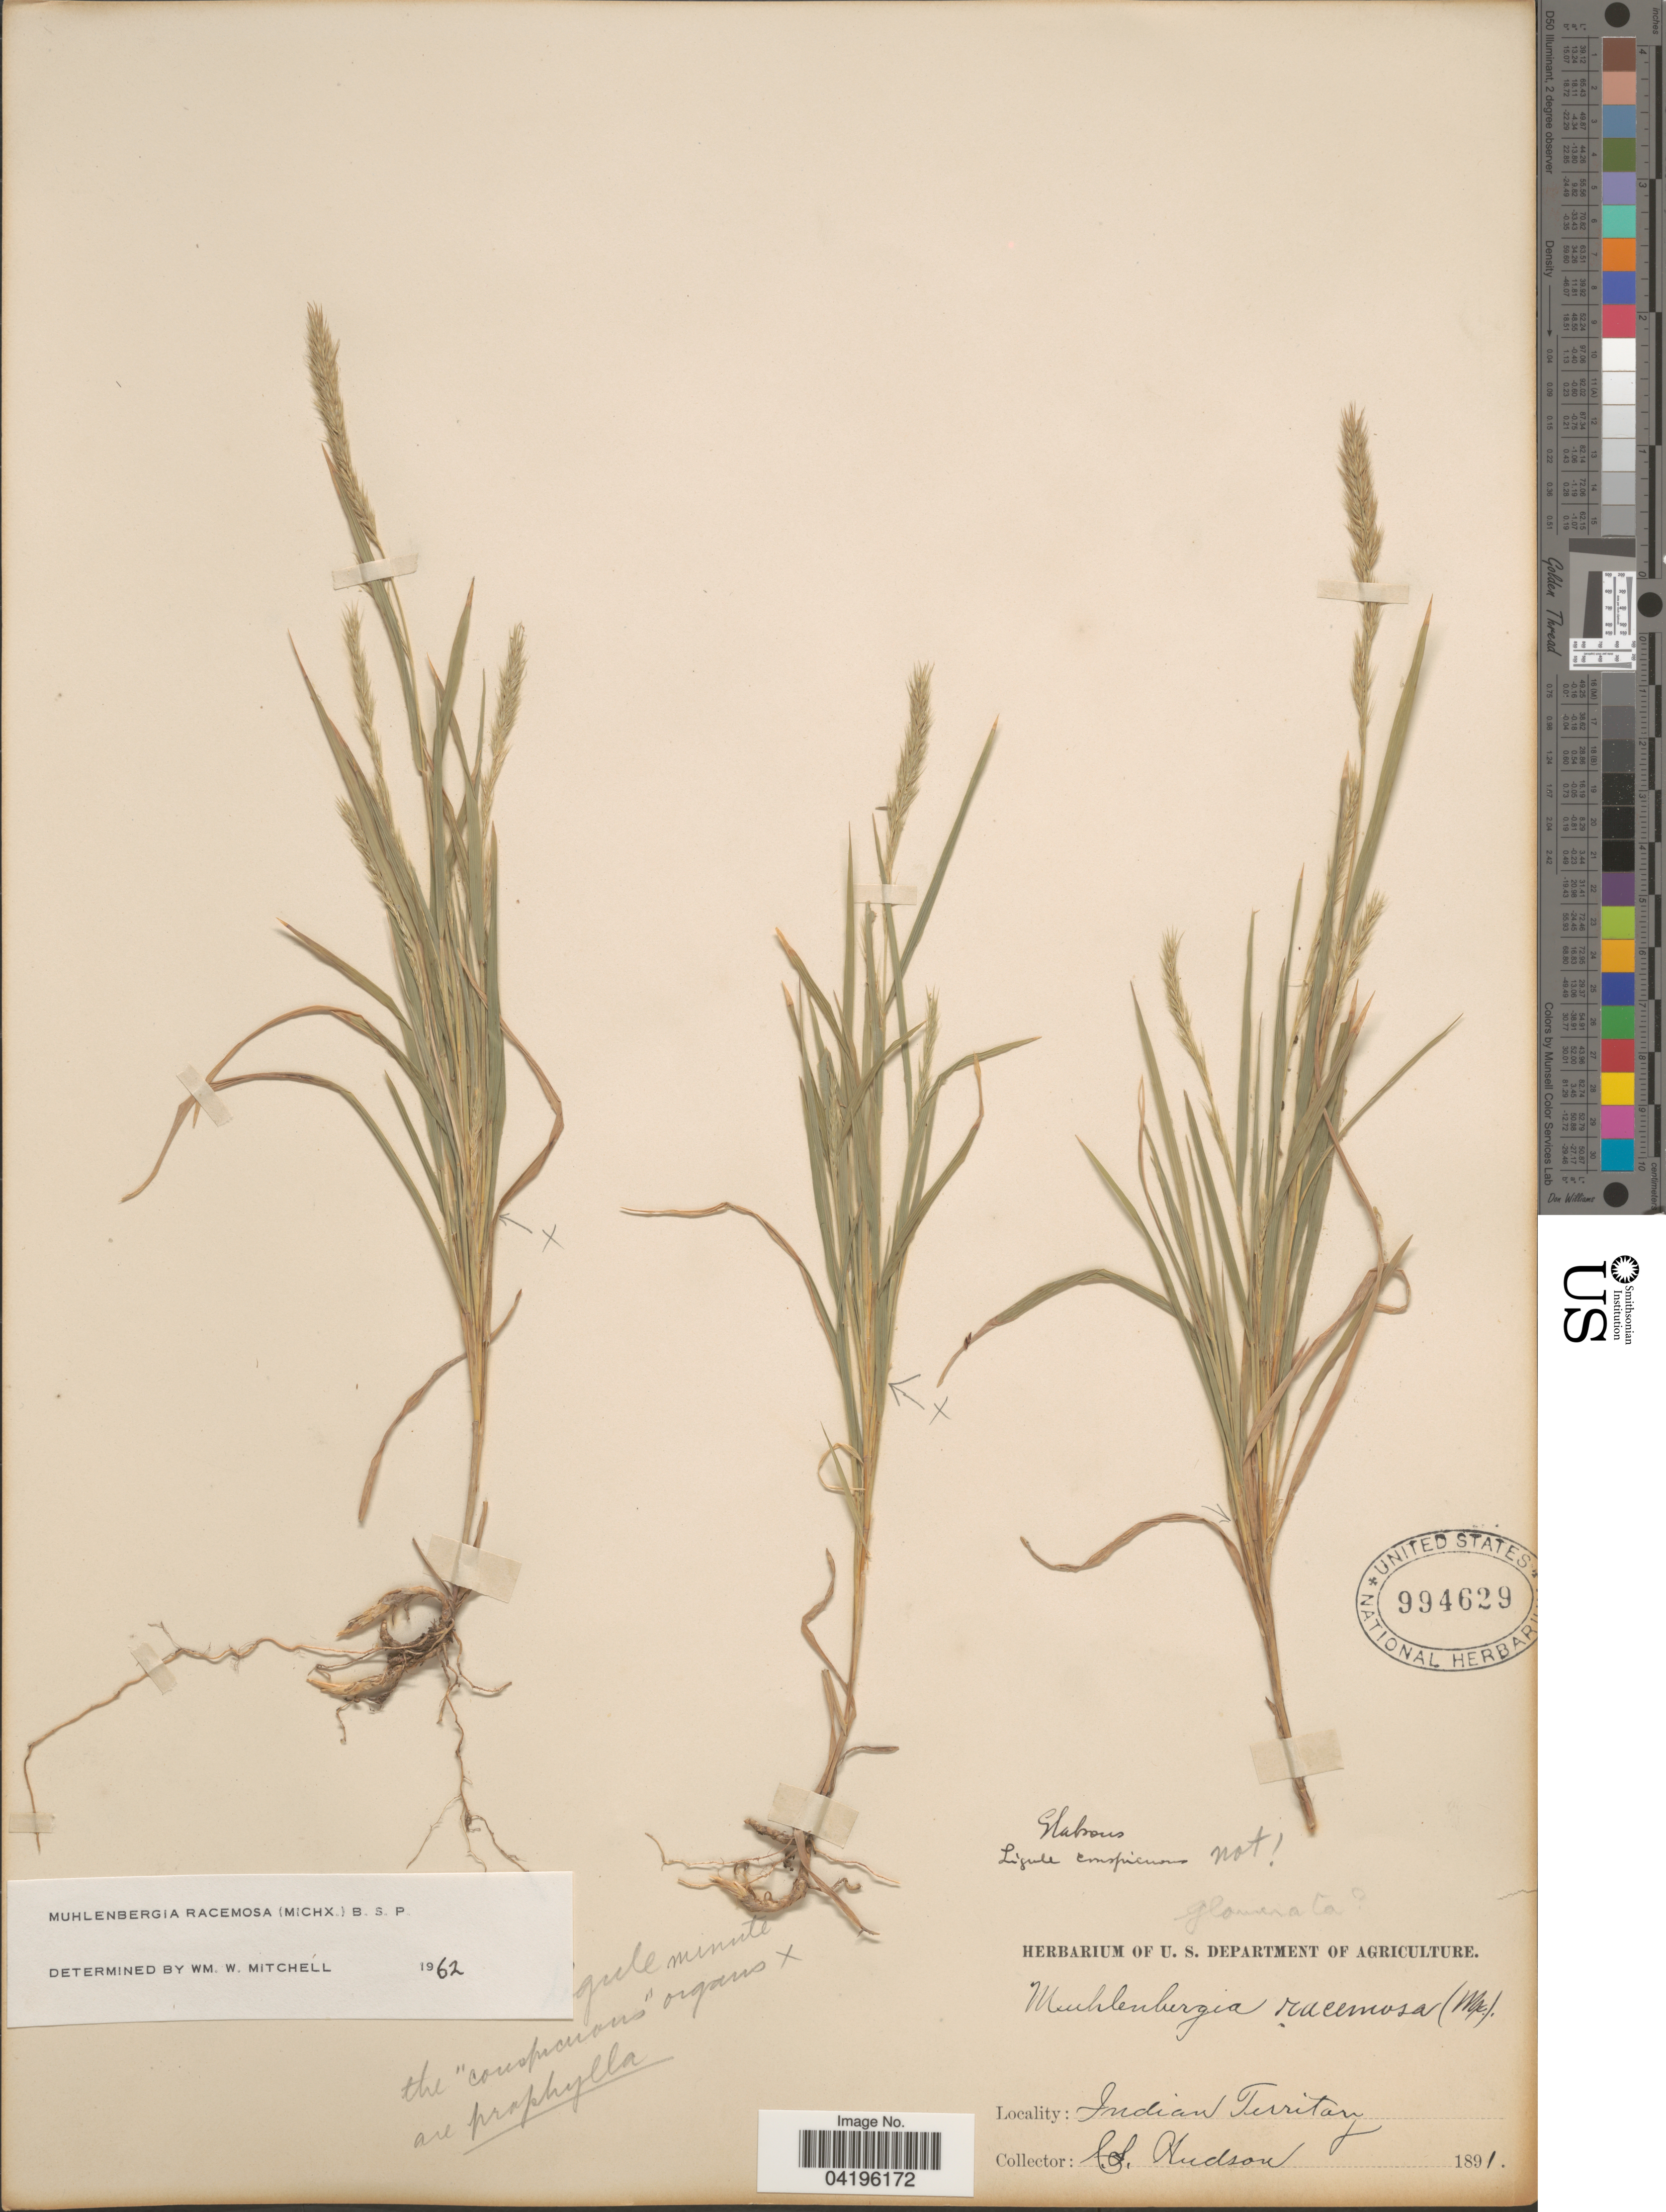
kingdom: Plantae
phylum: Tracheophyta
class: Liliopsida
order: Poales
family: Poaceae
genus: Muhlenbergia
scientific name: Muhlenbergia racemosa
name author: (Michx.) Britton et al.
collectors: A. Hudson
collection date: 1891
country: United States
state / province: Oklahoma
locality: Indian Territory.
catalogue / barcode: US 994629